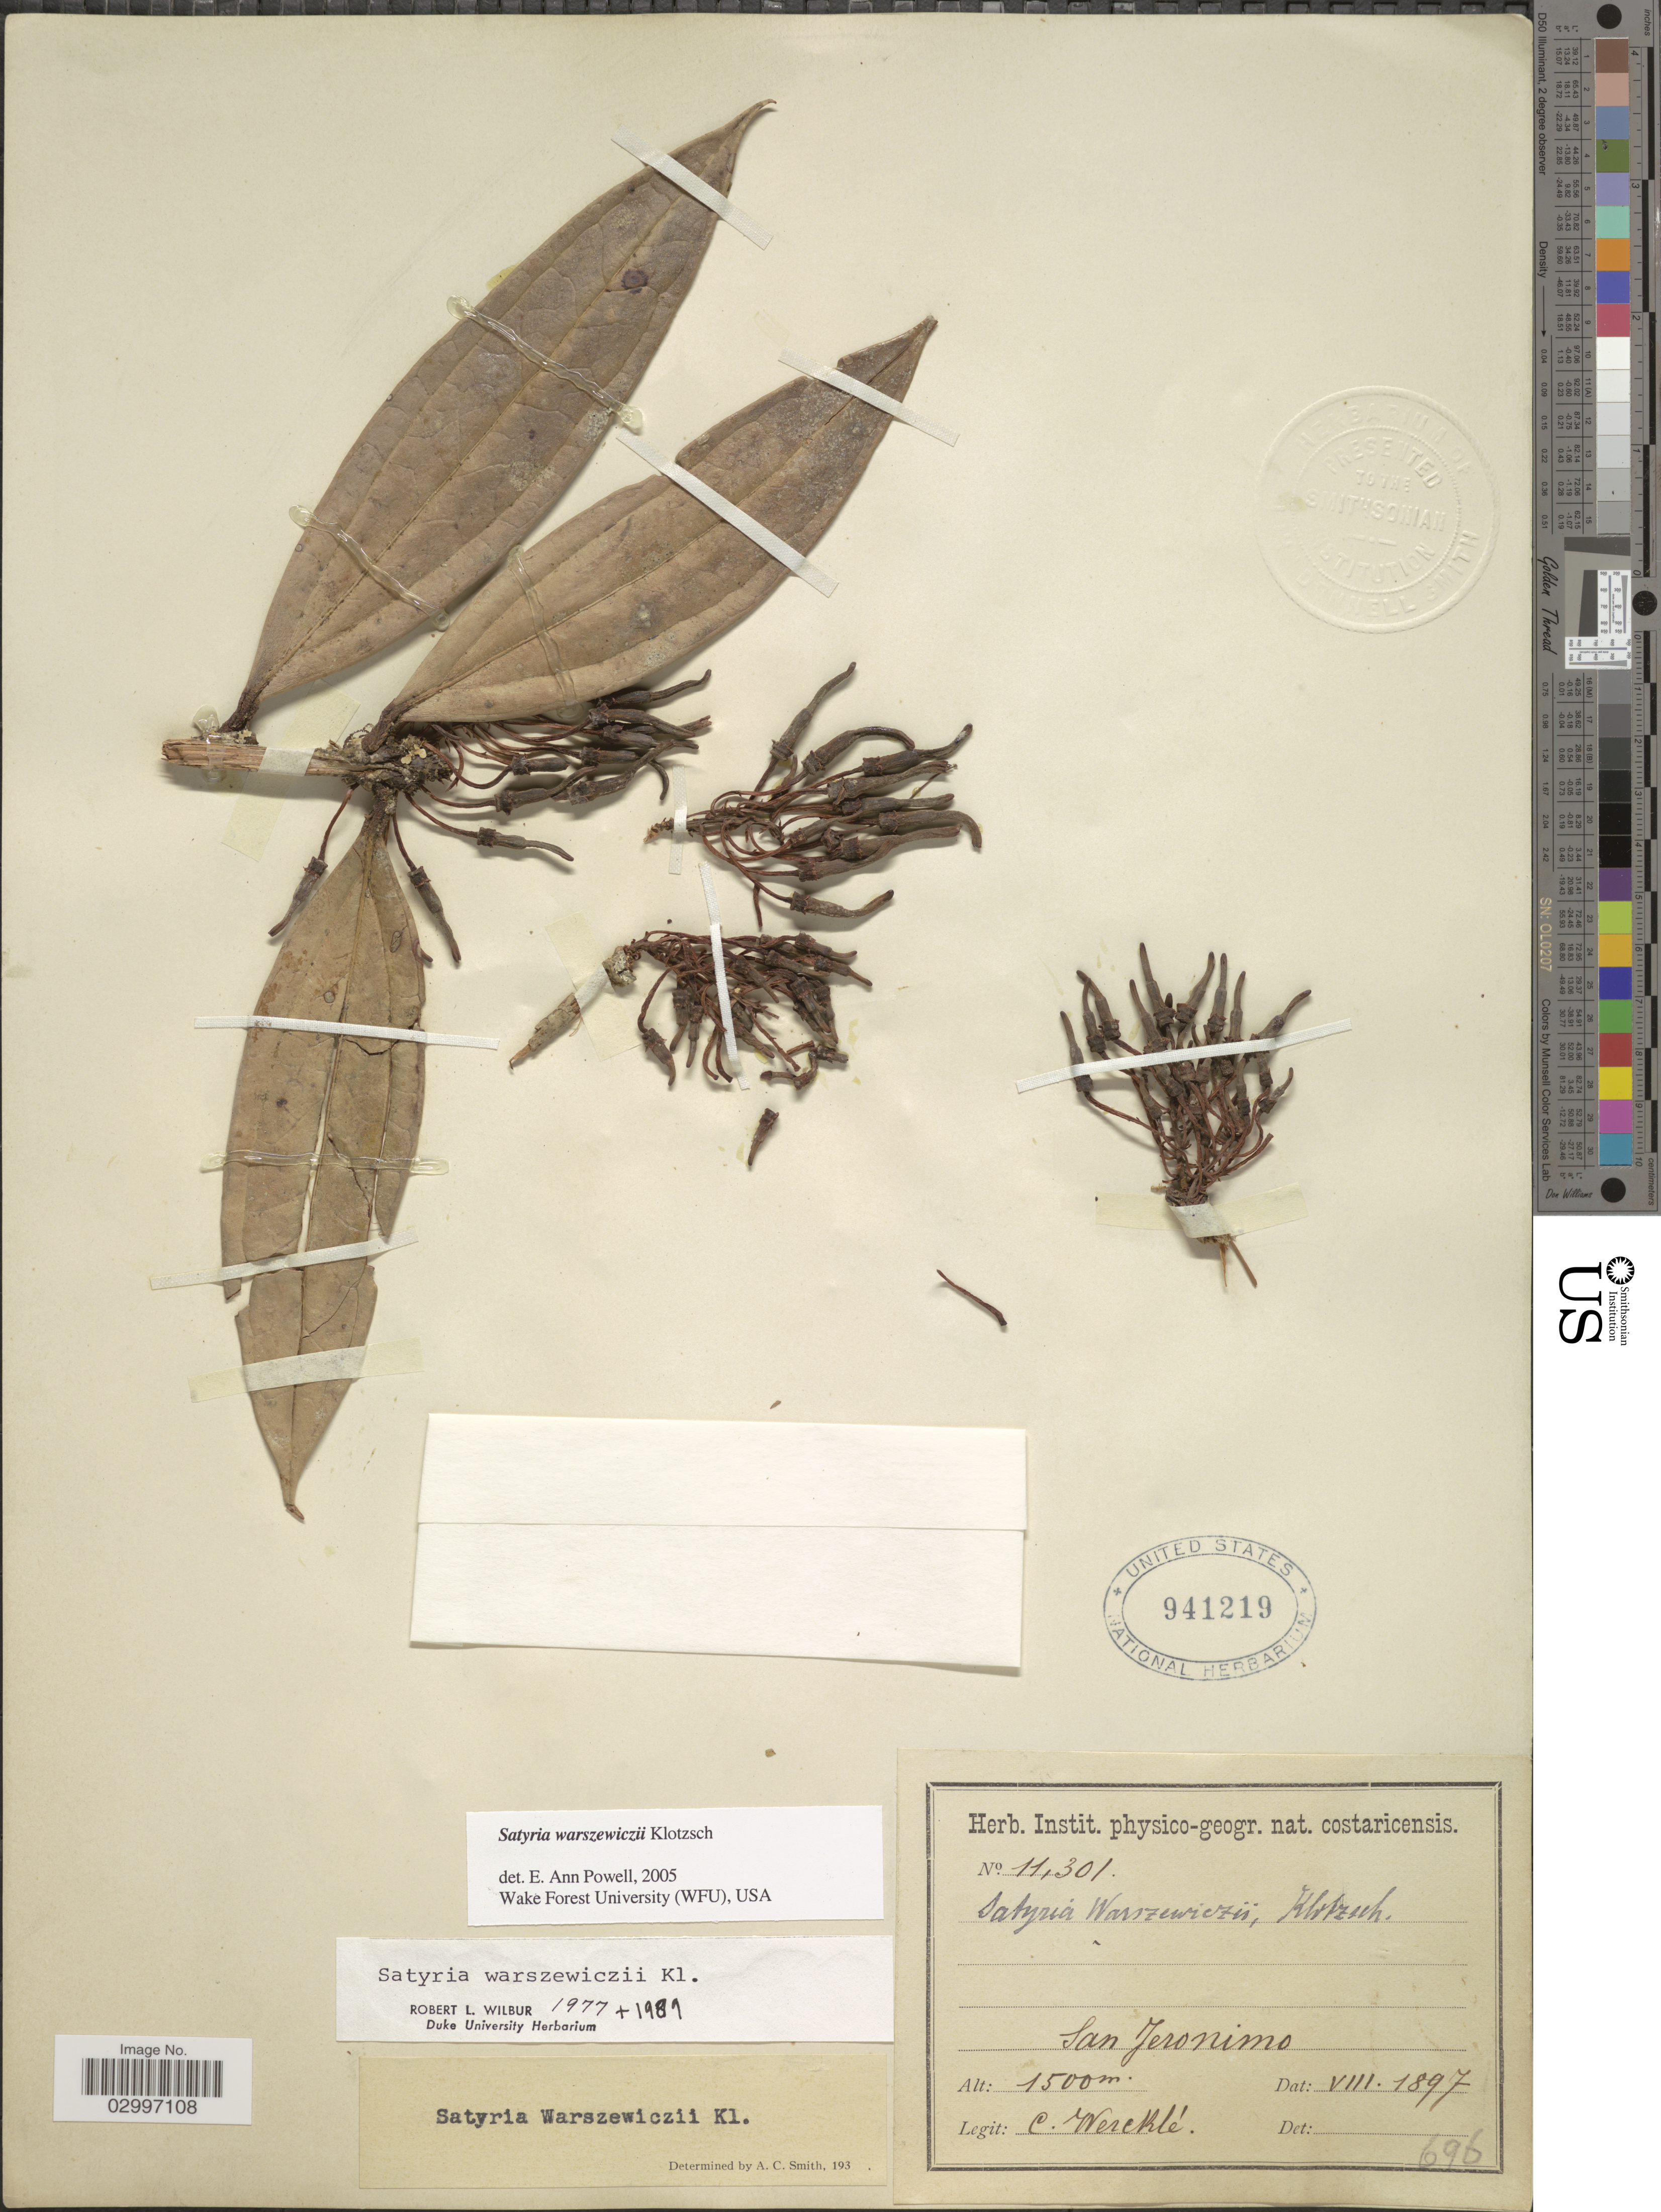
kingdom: Plantae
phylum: Tracheophyta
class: Magnoliopsida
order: Ericales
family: Ericaceae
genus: Satyria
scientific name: Satyria warszewiczii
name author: Klotzsch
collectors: C. Wercklé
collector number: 696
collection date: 1897-08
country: Costa Rica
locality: San Jeronimo.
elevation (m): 1500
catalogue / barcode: US 941219